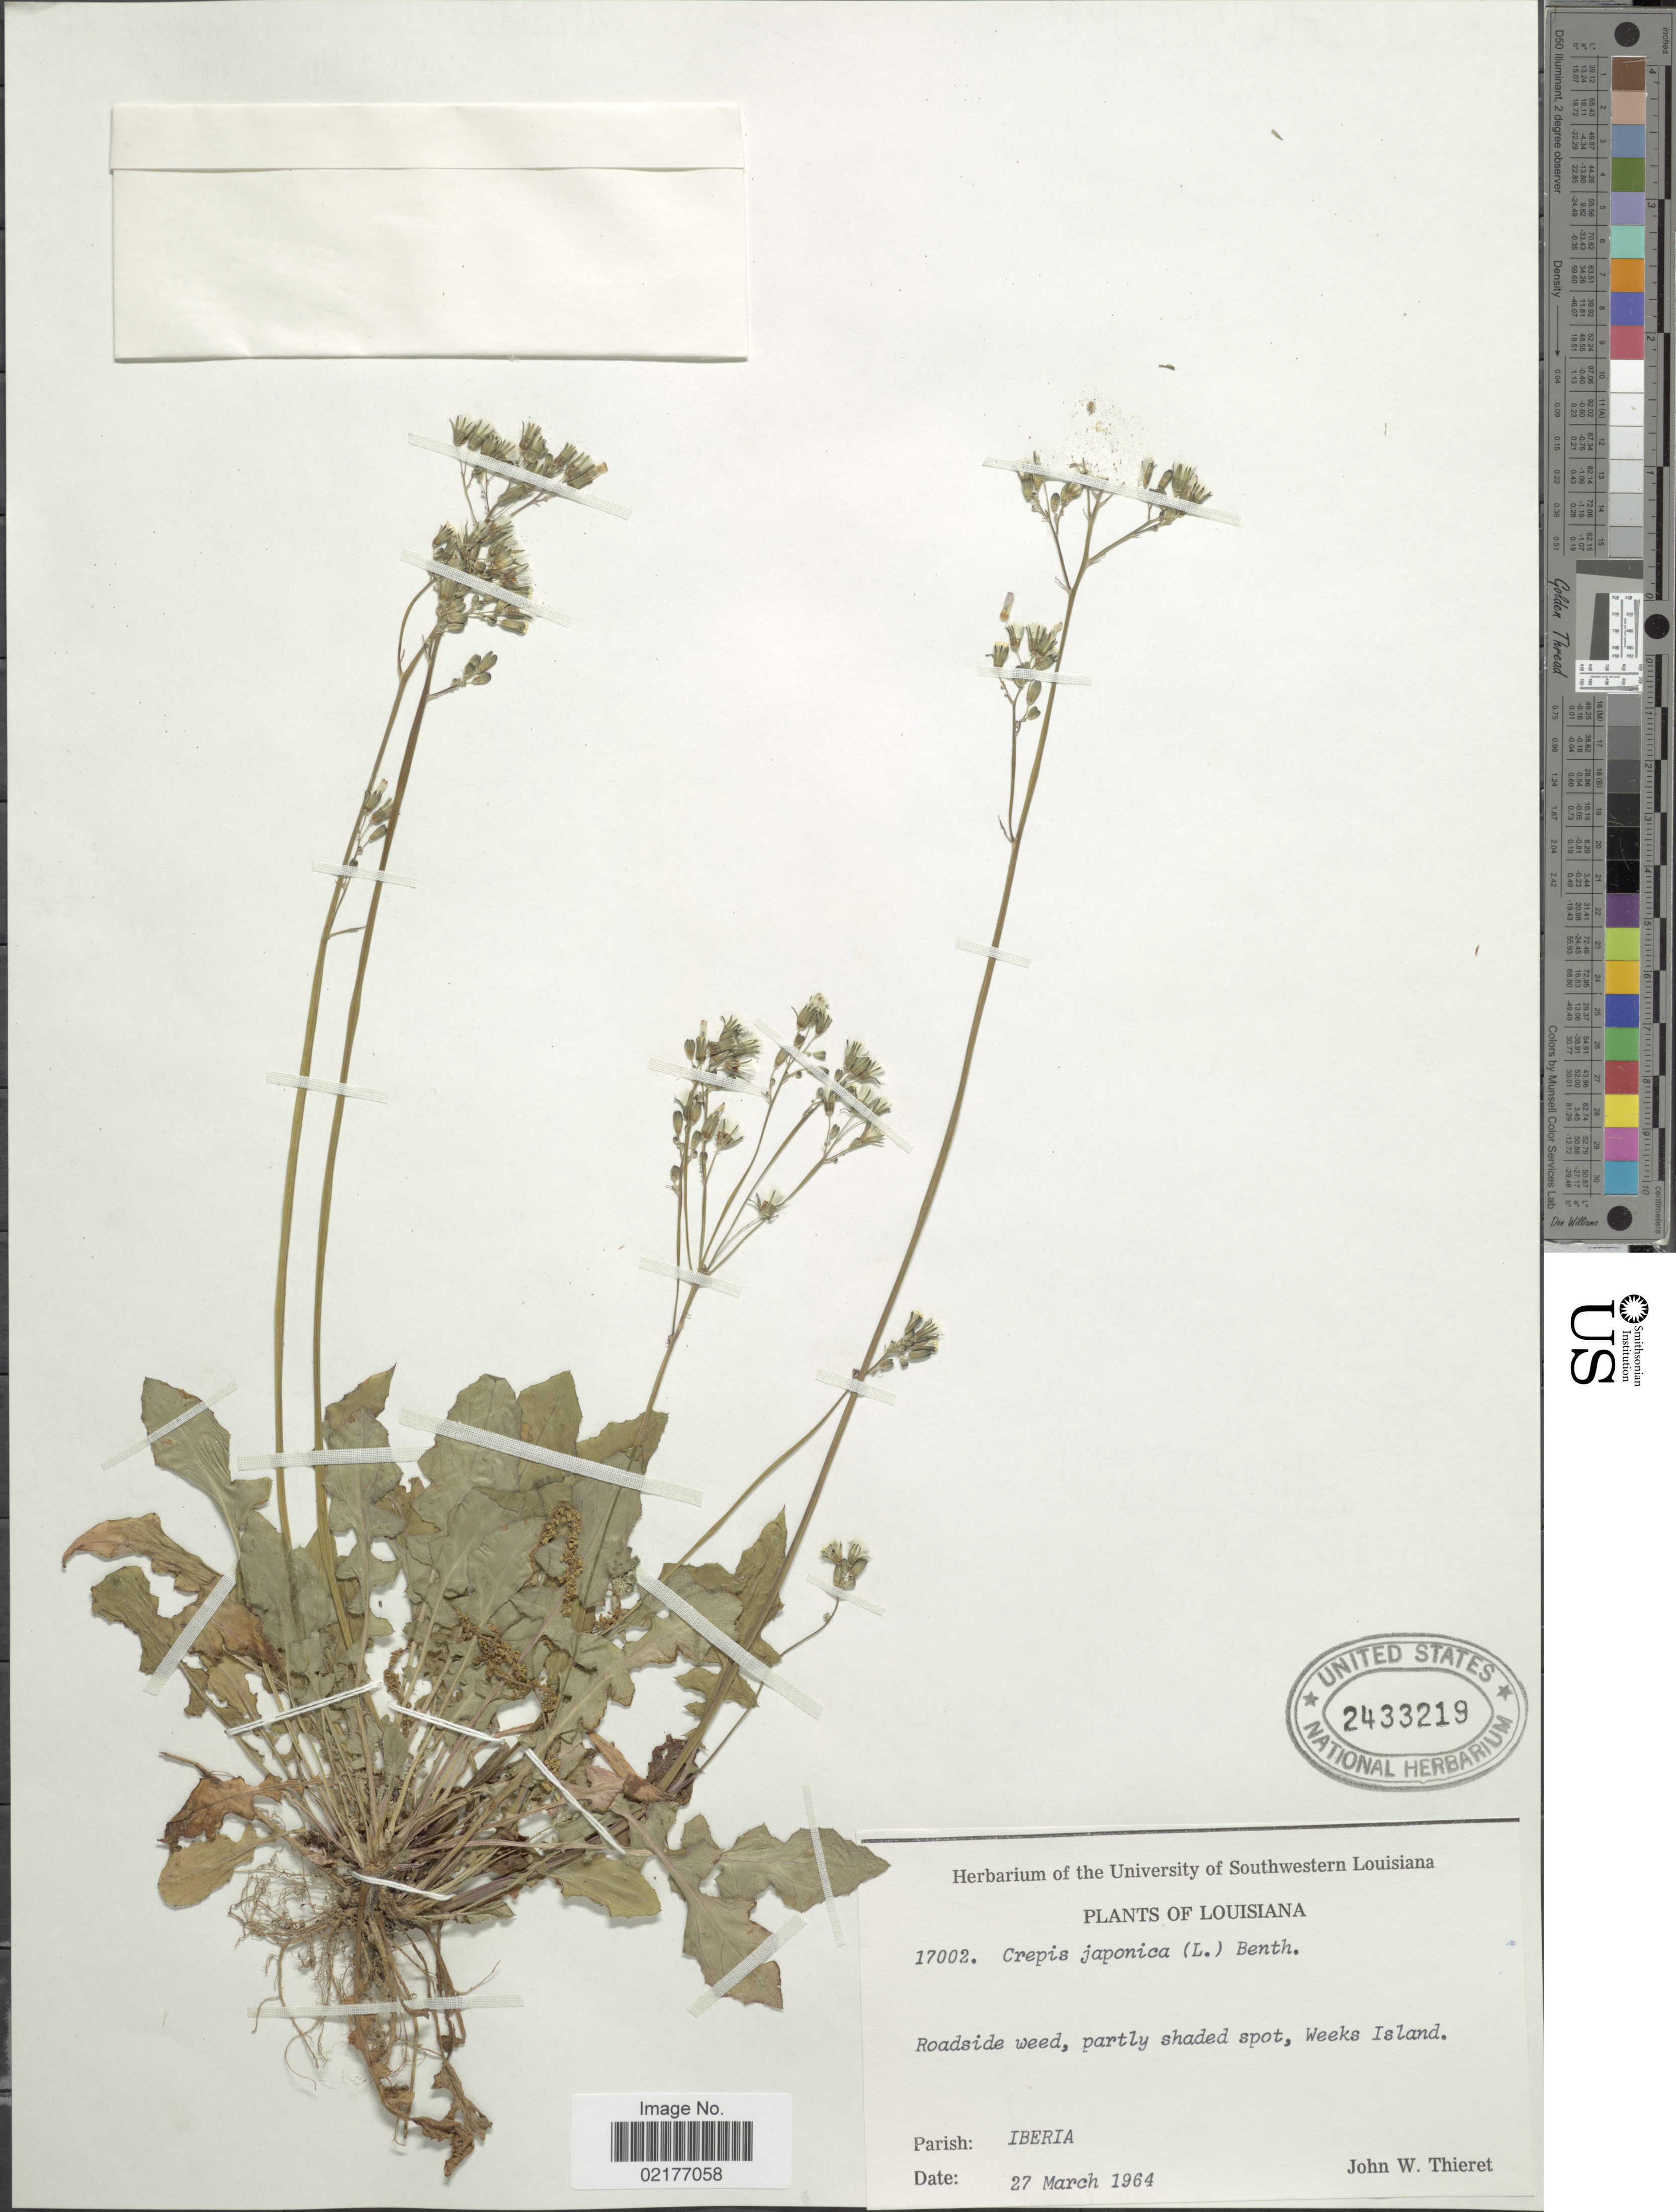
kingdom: Plantae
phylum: Tracheophyta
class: Magnoliopsida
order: Asterales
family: Asteraceae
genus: Youngia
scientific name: Youngia japonica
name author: (L.) DC.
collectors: J. W. Thieret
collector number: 17002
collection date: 1964-03-27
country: United States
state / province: Louisiana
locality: Roadside weed, partly shaded spot, Weeks Island, Parish: Iberia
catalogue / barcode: US 2433219